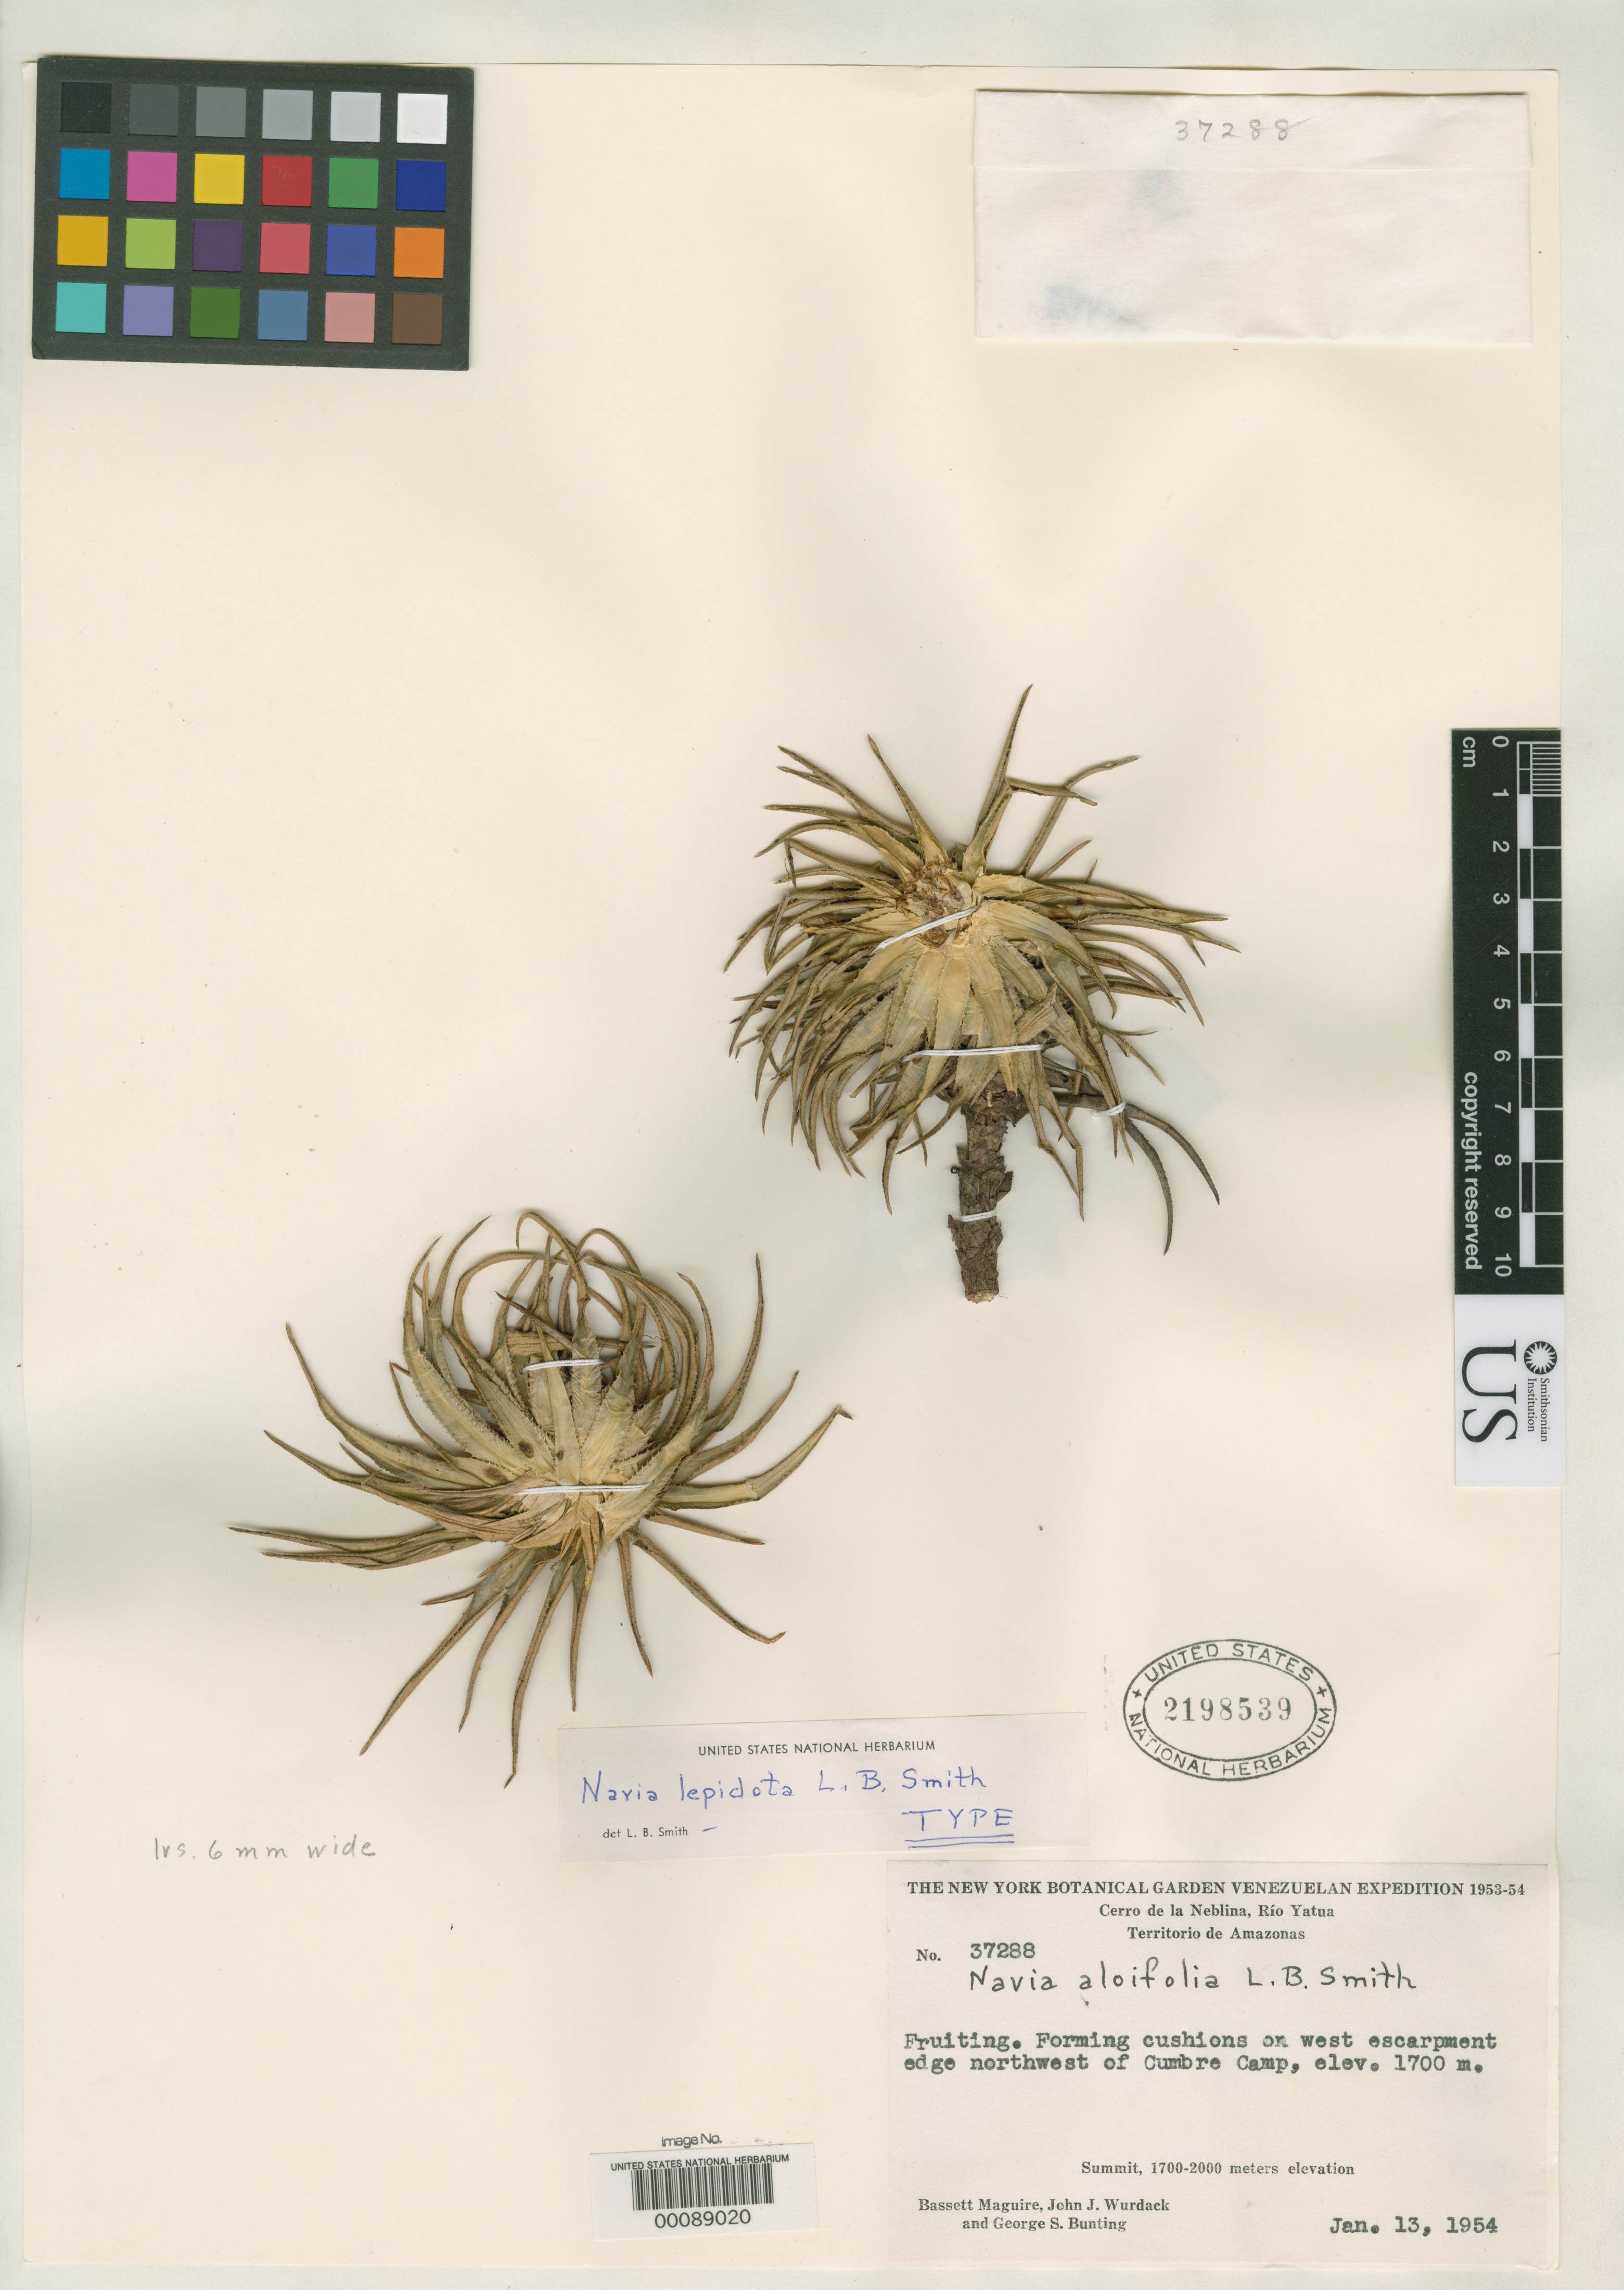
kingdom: Plantae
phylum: Tracheophyta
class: Liliopsida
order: Poales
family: Bromeliaceae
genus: Navia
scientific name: Navia lepidota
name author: L.B. Sm.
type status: Holotype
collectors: B. Maguire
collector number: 37288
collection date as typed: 13 Jan 1954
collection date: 1954-01-13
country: Venezuela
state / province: Amazonas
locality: Cerro de La Neblina, Rio Yatua, NW of Cumbre camp.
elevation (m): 1700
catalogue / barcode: US 2198539